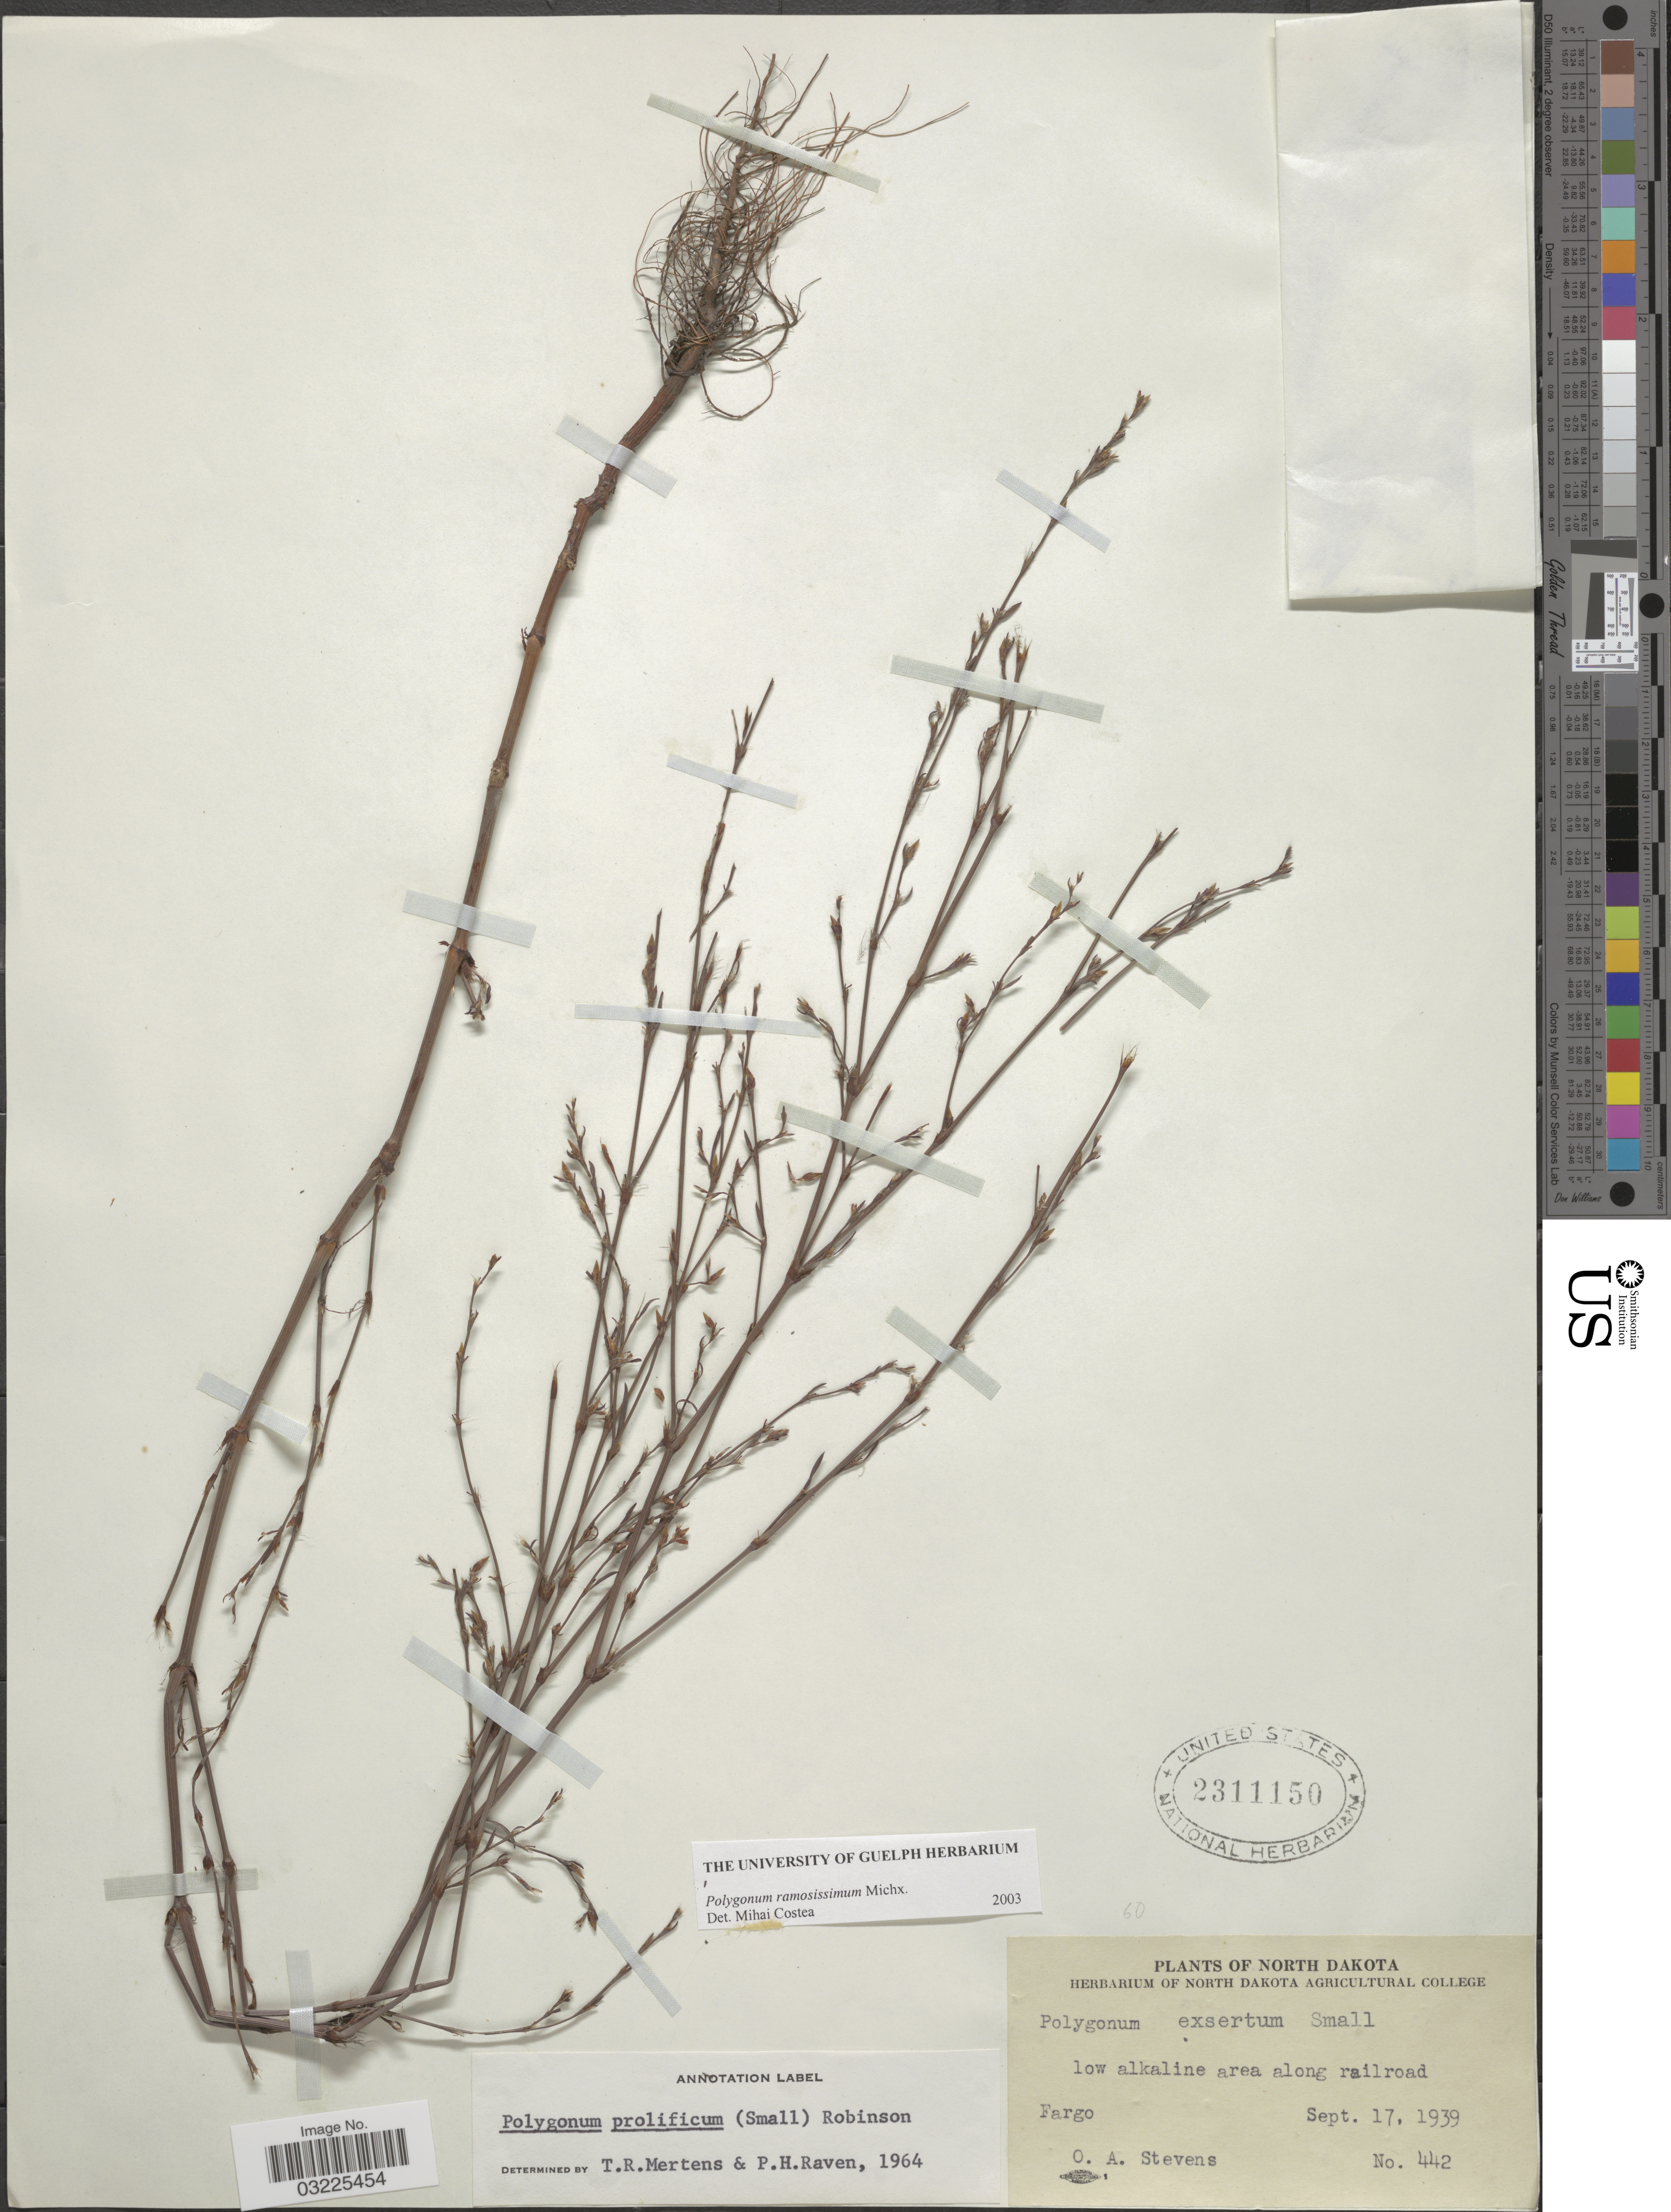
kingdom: Plantae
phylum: Tracheophyta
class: Magnoliopsida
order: Caryophyllales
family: Polygonaceae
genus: Polygonum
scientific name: Polygonum ramosissimum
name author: Michx.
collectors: O. A. Stevens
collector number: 442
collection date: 1939-09-17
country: United States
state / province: North Dakota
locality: Low alkaline area along railroad Fargo.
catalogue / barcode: US 2311150